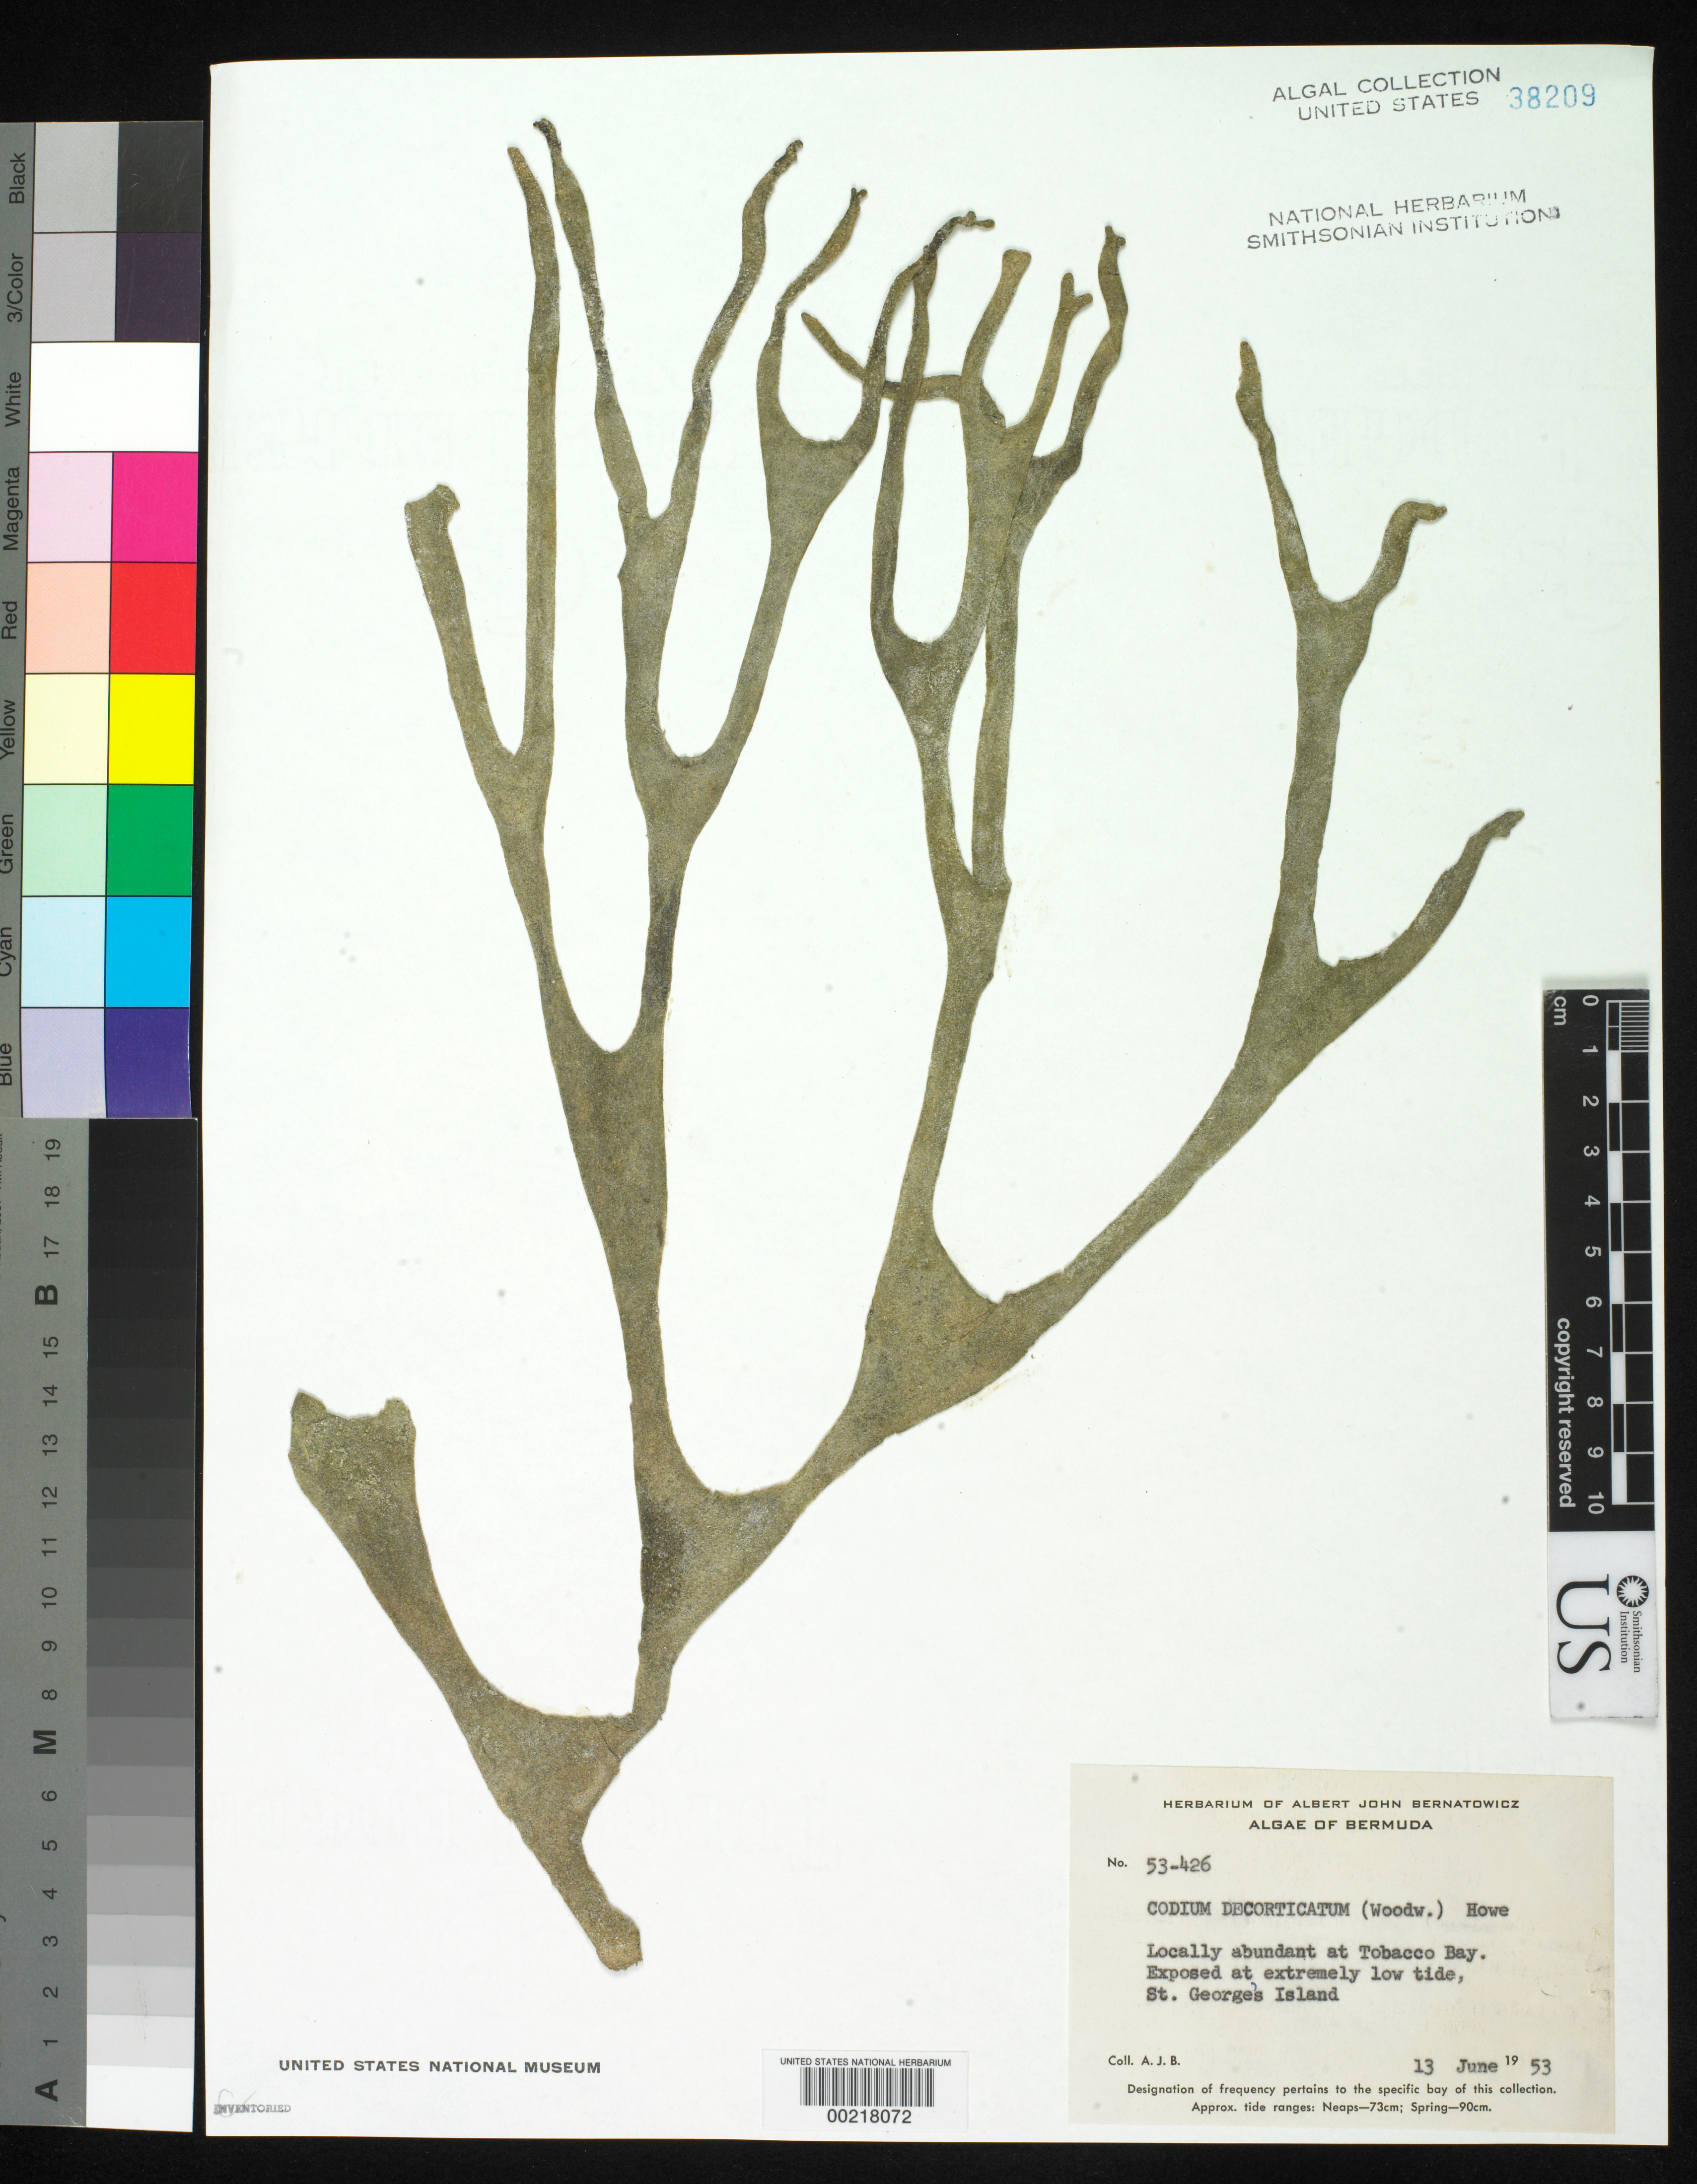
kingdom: Plantae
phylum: Chlorophyta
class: Ulvophyceae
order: Bryopsidales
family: Codiaceae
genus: Codium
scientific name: Codium decorticatum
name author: (Woodw.) M. Howe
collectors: A. Bernatowicz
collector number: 53-426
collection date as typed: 13 Jun 1953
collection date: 1953-06-13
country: Bermuda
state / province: Saint George's (parish)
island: St. George's Island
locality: Tobacco Bay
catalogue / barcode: US 38209